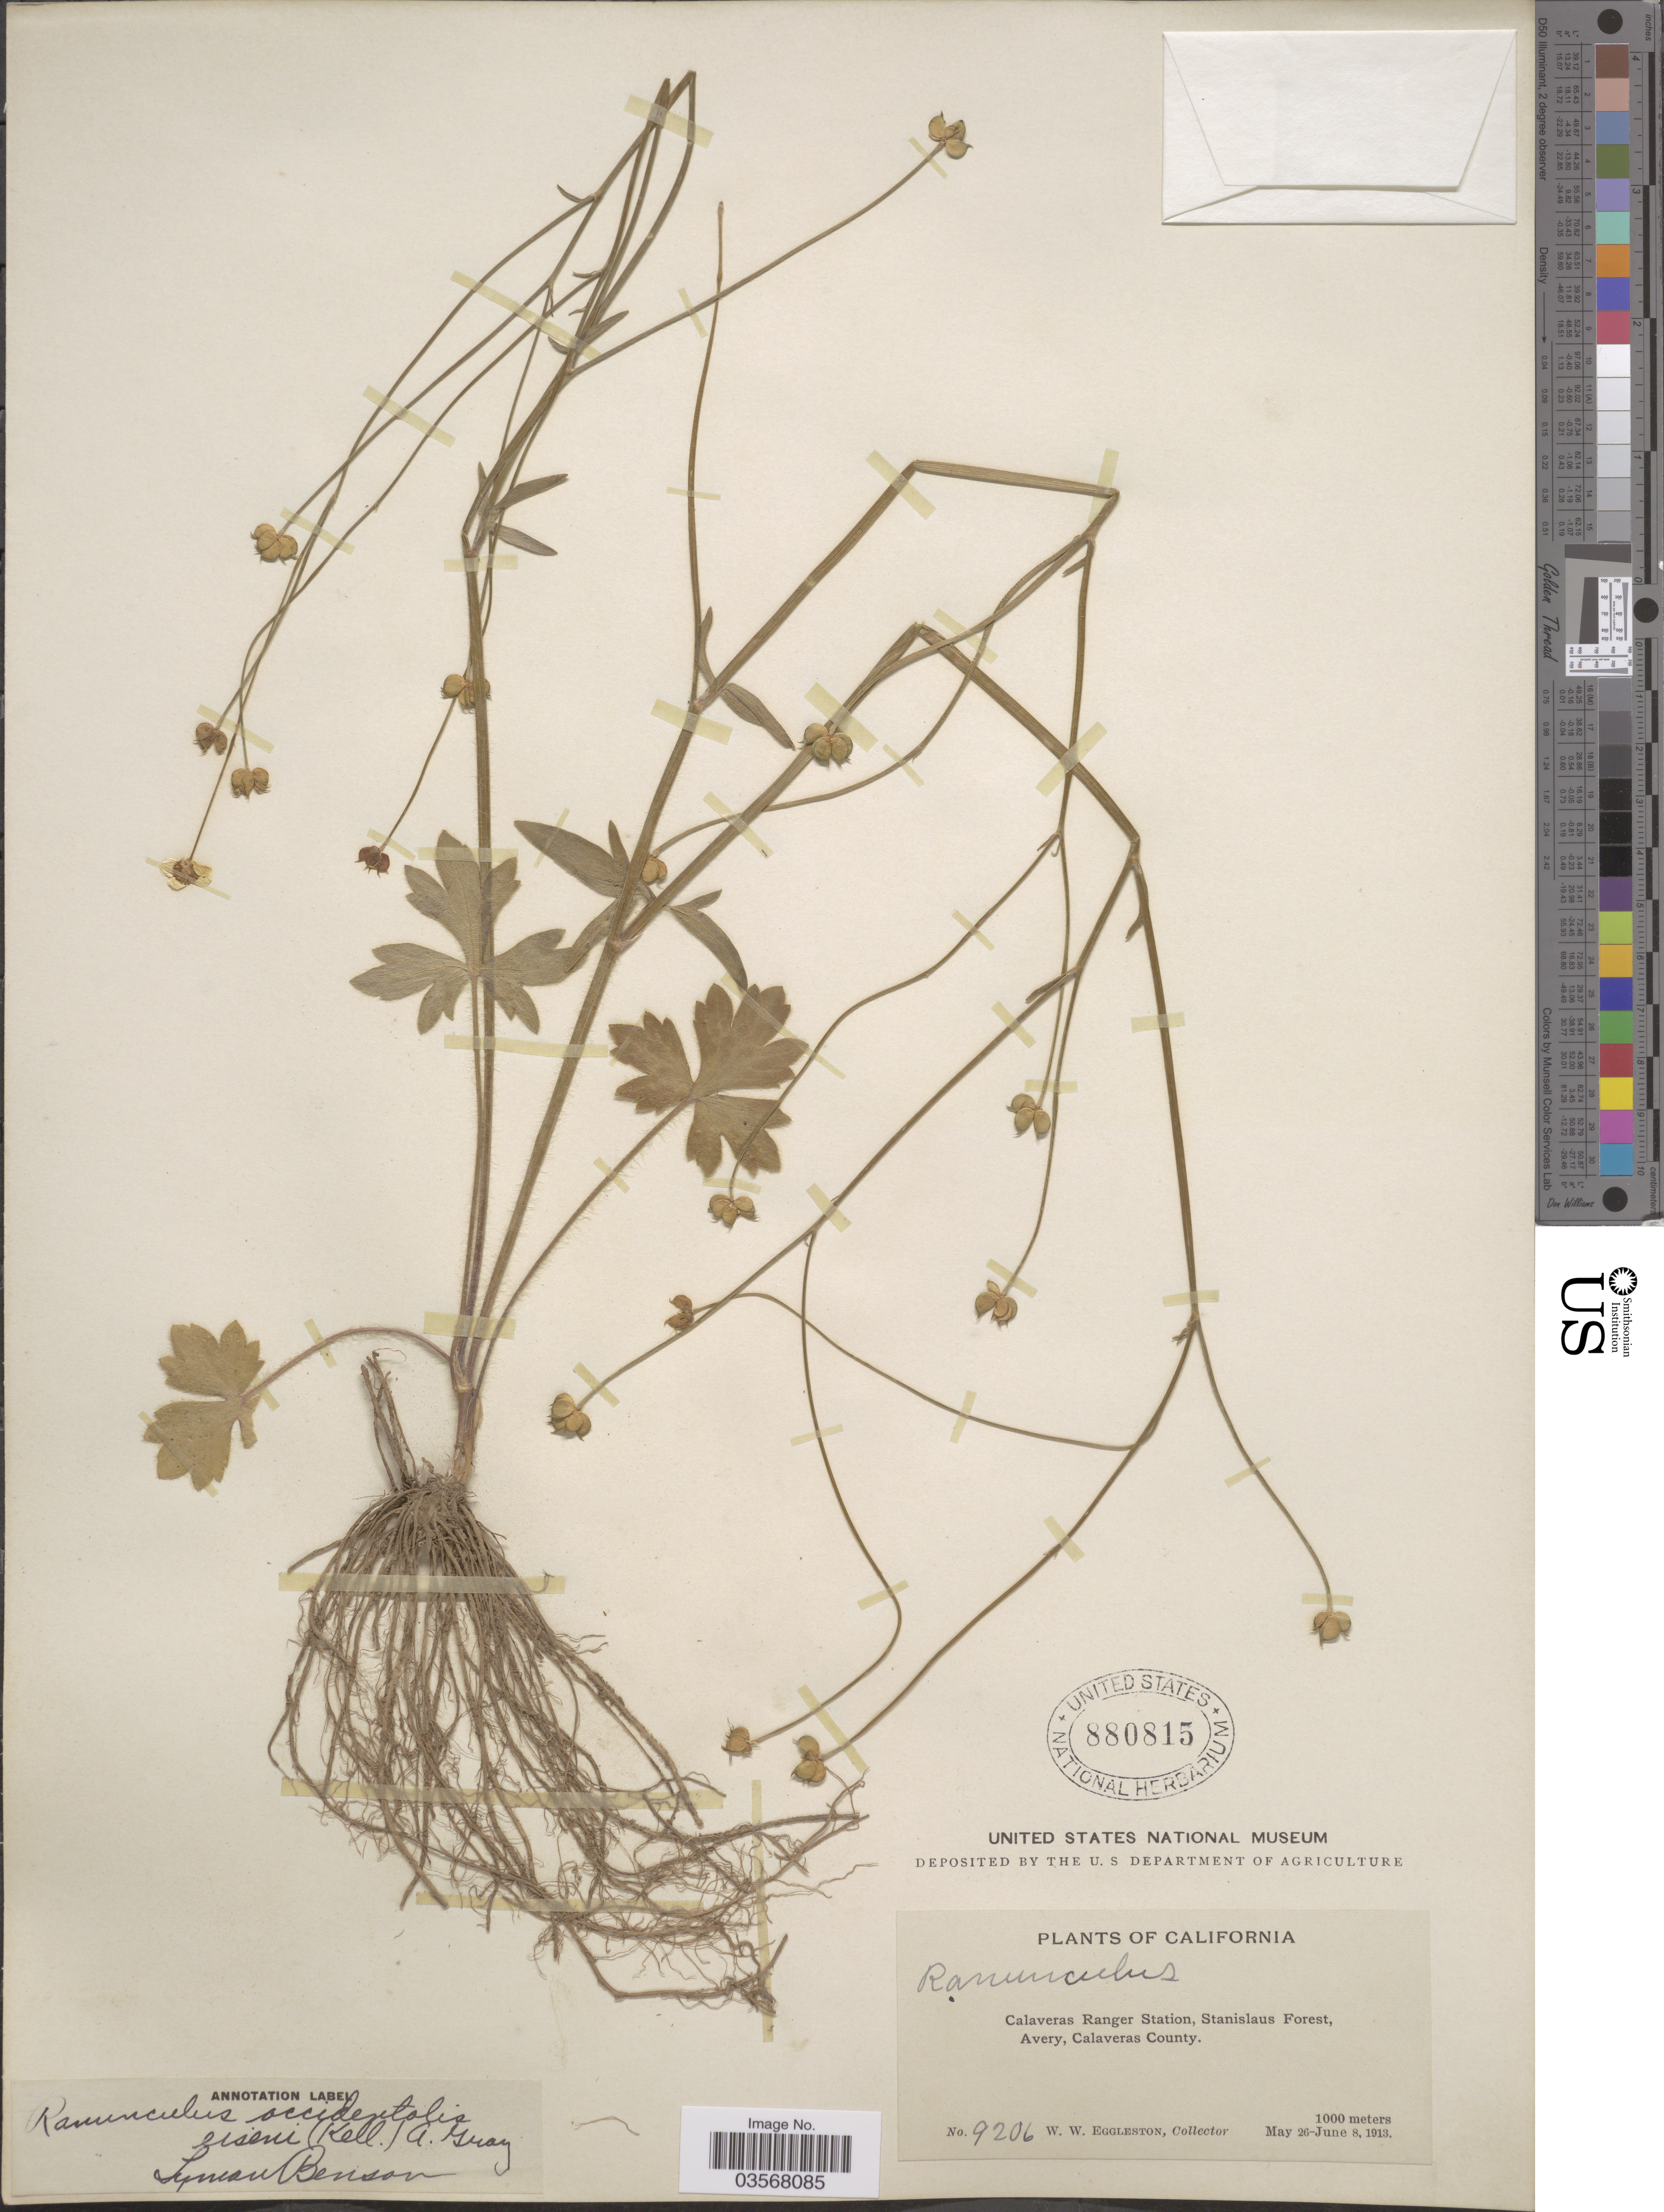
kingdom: Plantae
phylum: Tracheophyta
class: Magnoliopsida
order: Ranunculales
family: Ranunculaceae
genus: Ranunculus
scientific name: Ranunculus occidentalis var. eisenii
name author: Nutt.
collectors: W. W. Eggleston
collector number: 9206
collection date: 1913-05-26/1913-06-08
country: United States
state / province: California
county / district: Calaveras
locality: Calaveras Ranger Station, Stanislaus Forest, Avery, Calaveras County.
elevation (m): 1000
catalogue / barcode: US 880815